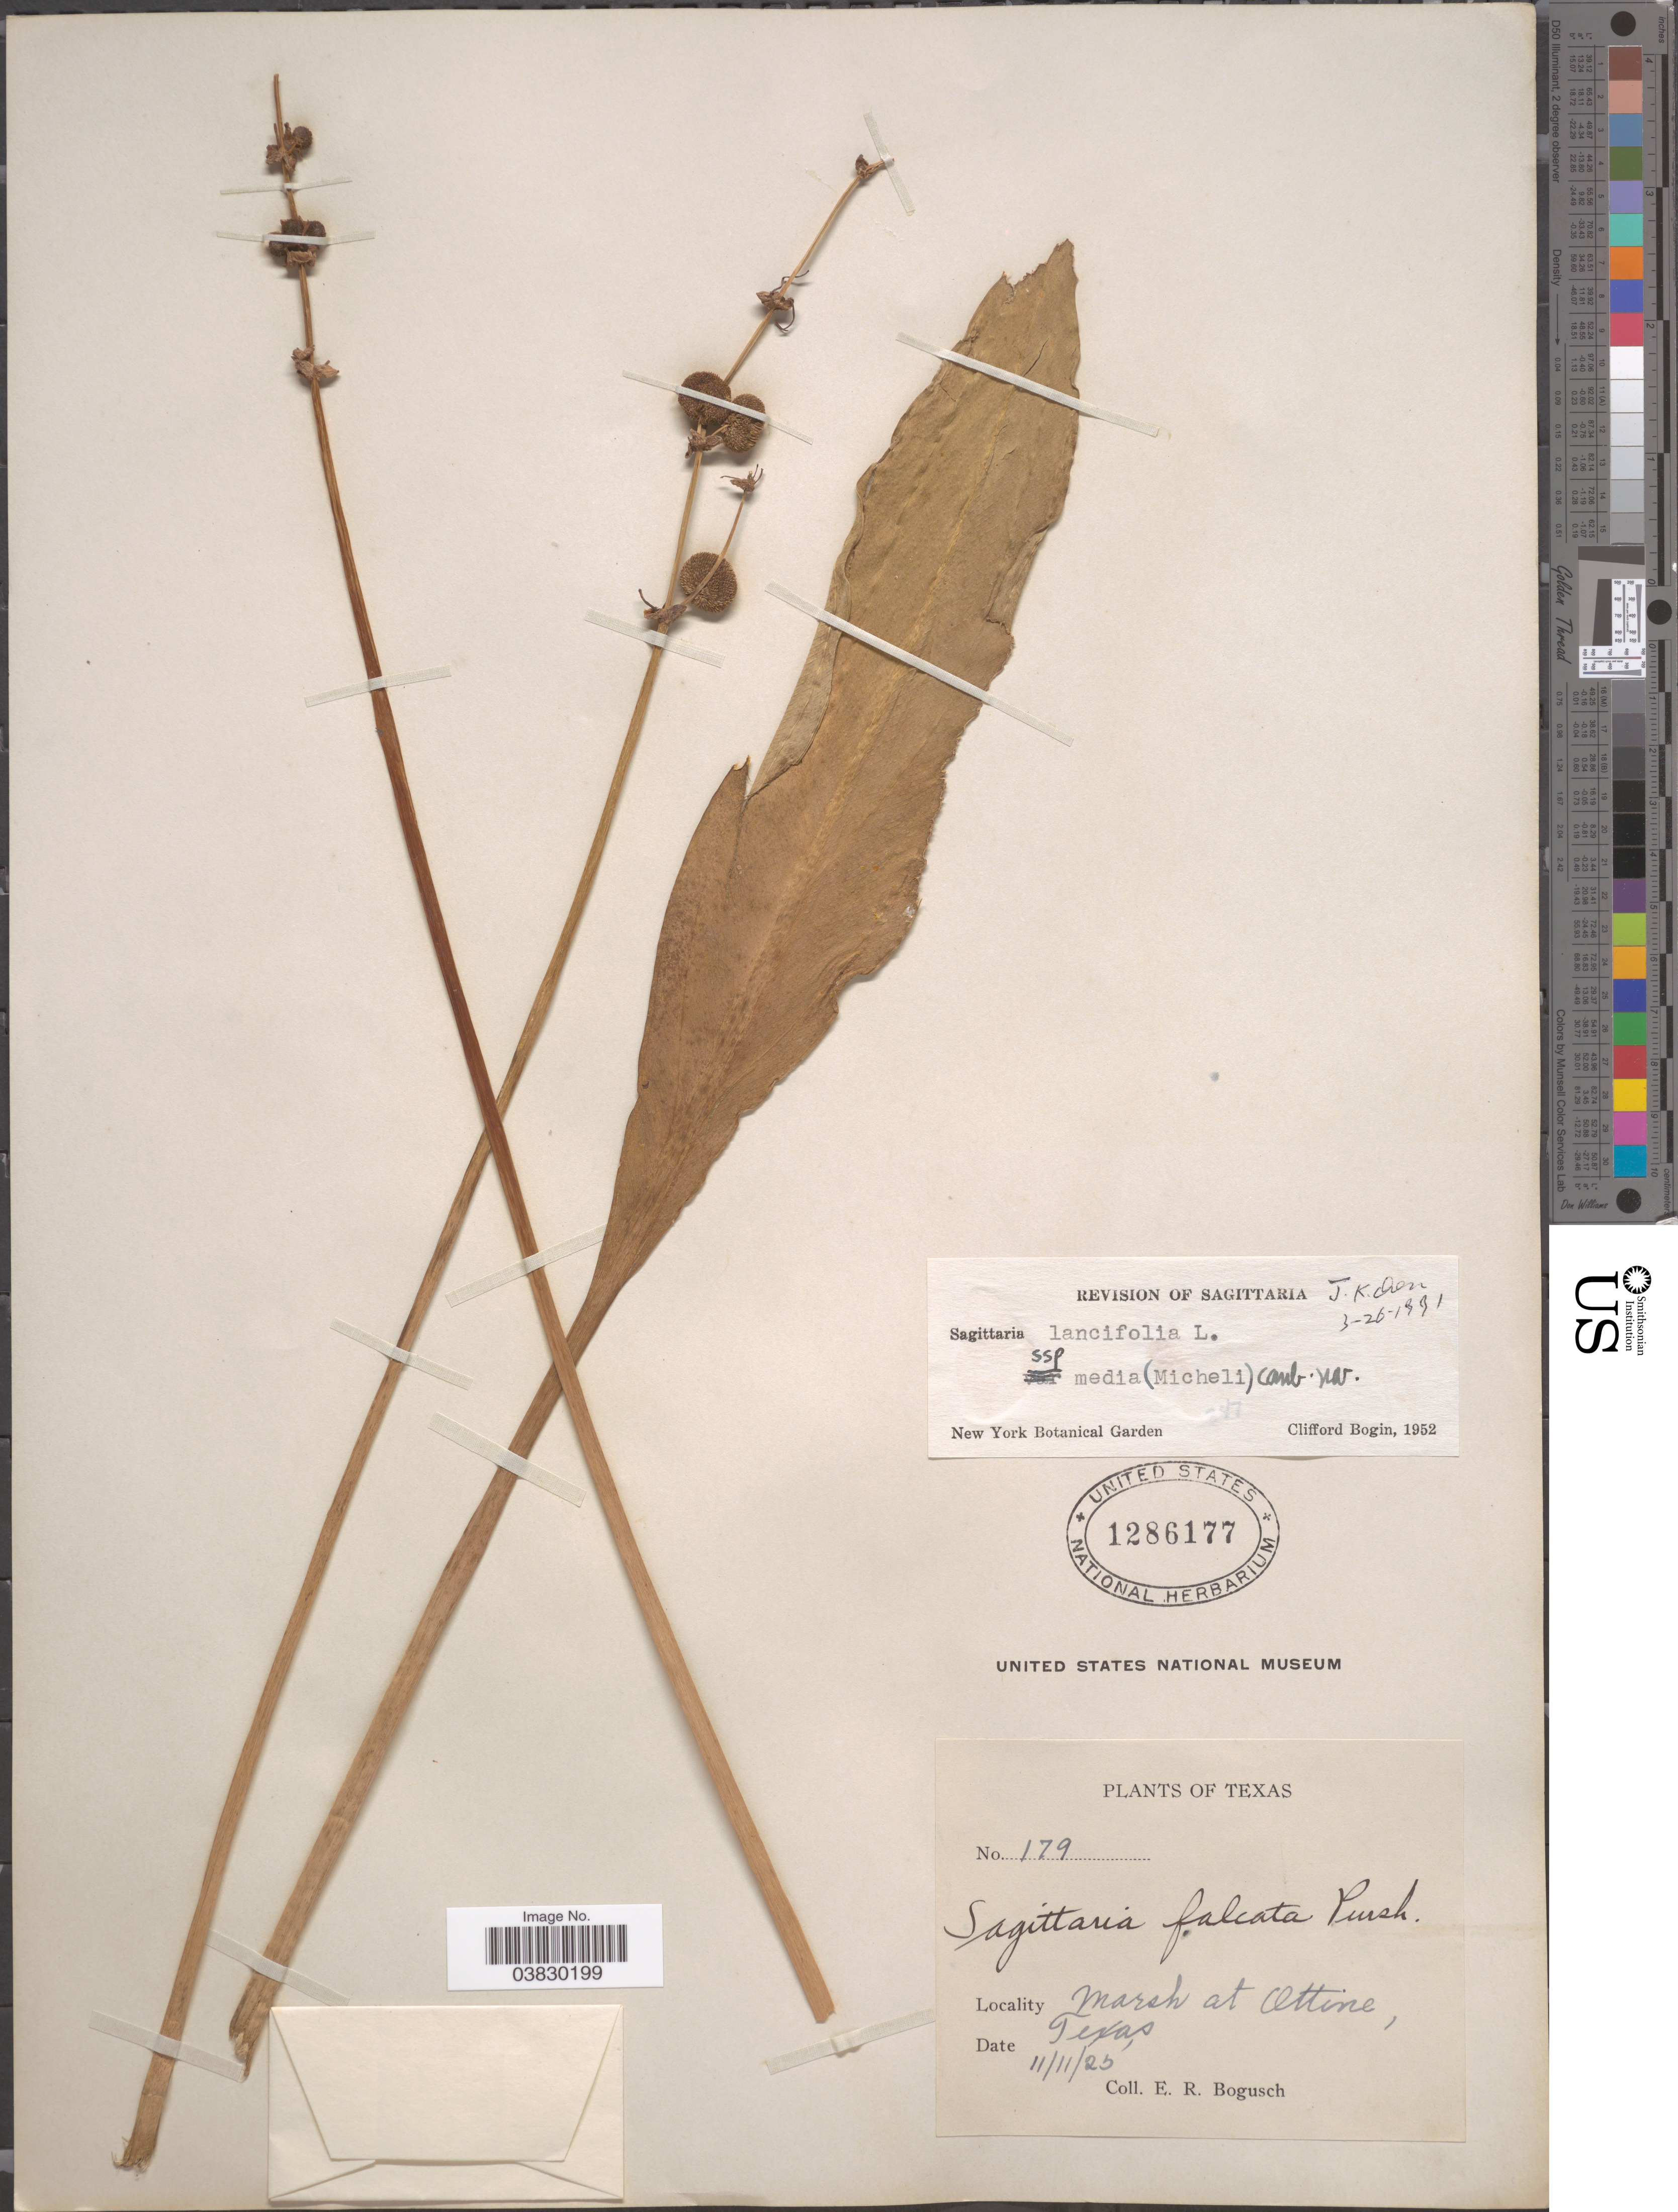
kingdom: Plantae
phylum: Tracheophyta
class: Liliopsida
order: Alismatales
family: Alismataceae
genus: Sagittaria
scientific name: Sagittaria lancifolia subsp. media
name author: (Micheli) Bogin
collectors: E. Bogusch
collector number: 179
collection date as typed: Transcribed d/m/y: 11/11/25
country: United States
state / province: Texas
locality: Ottine.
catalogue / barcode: US 1286177